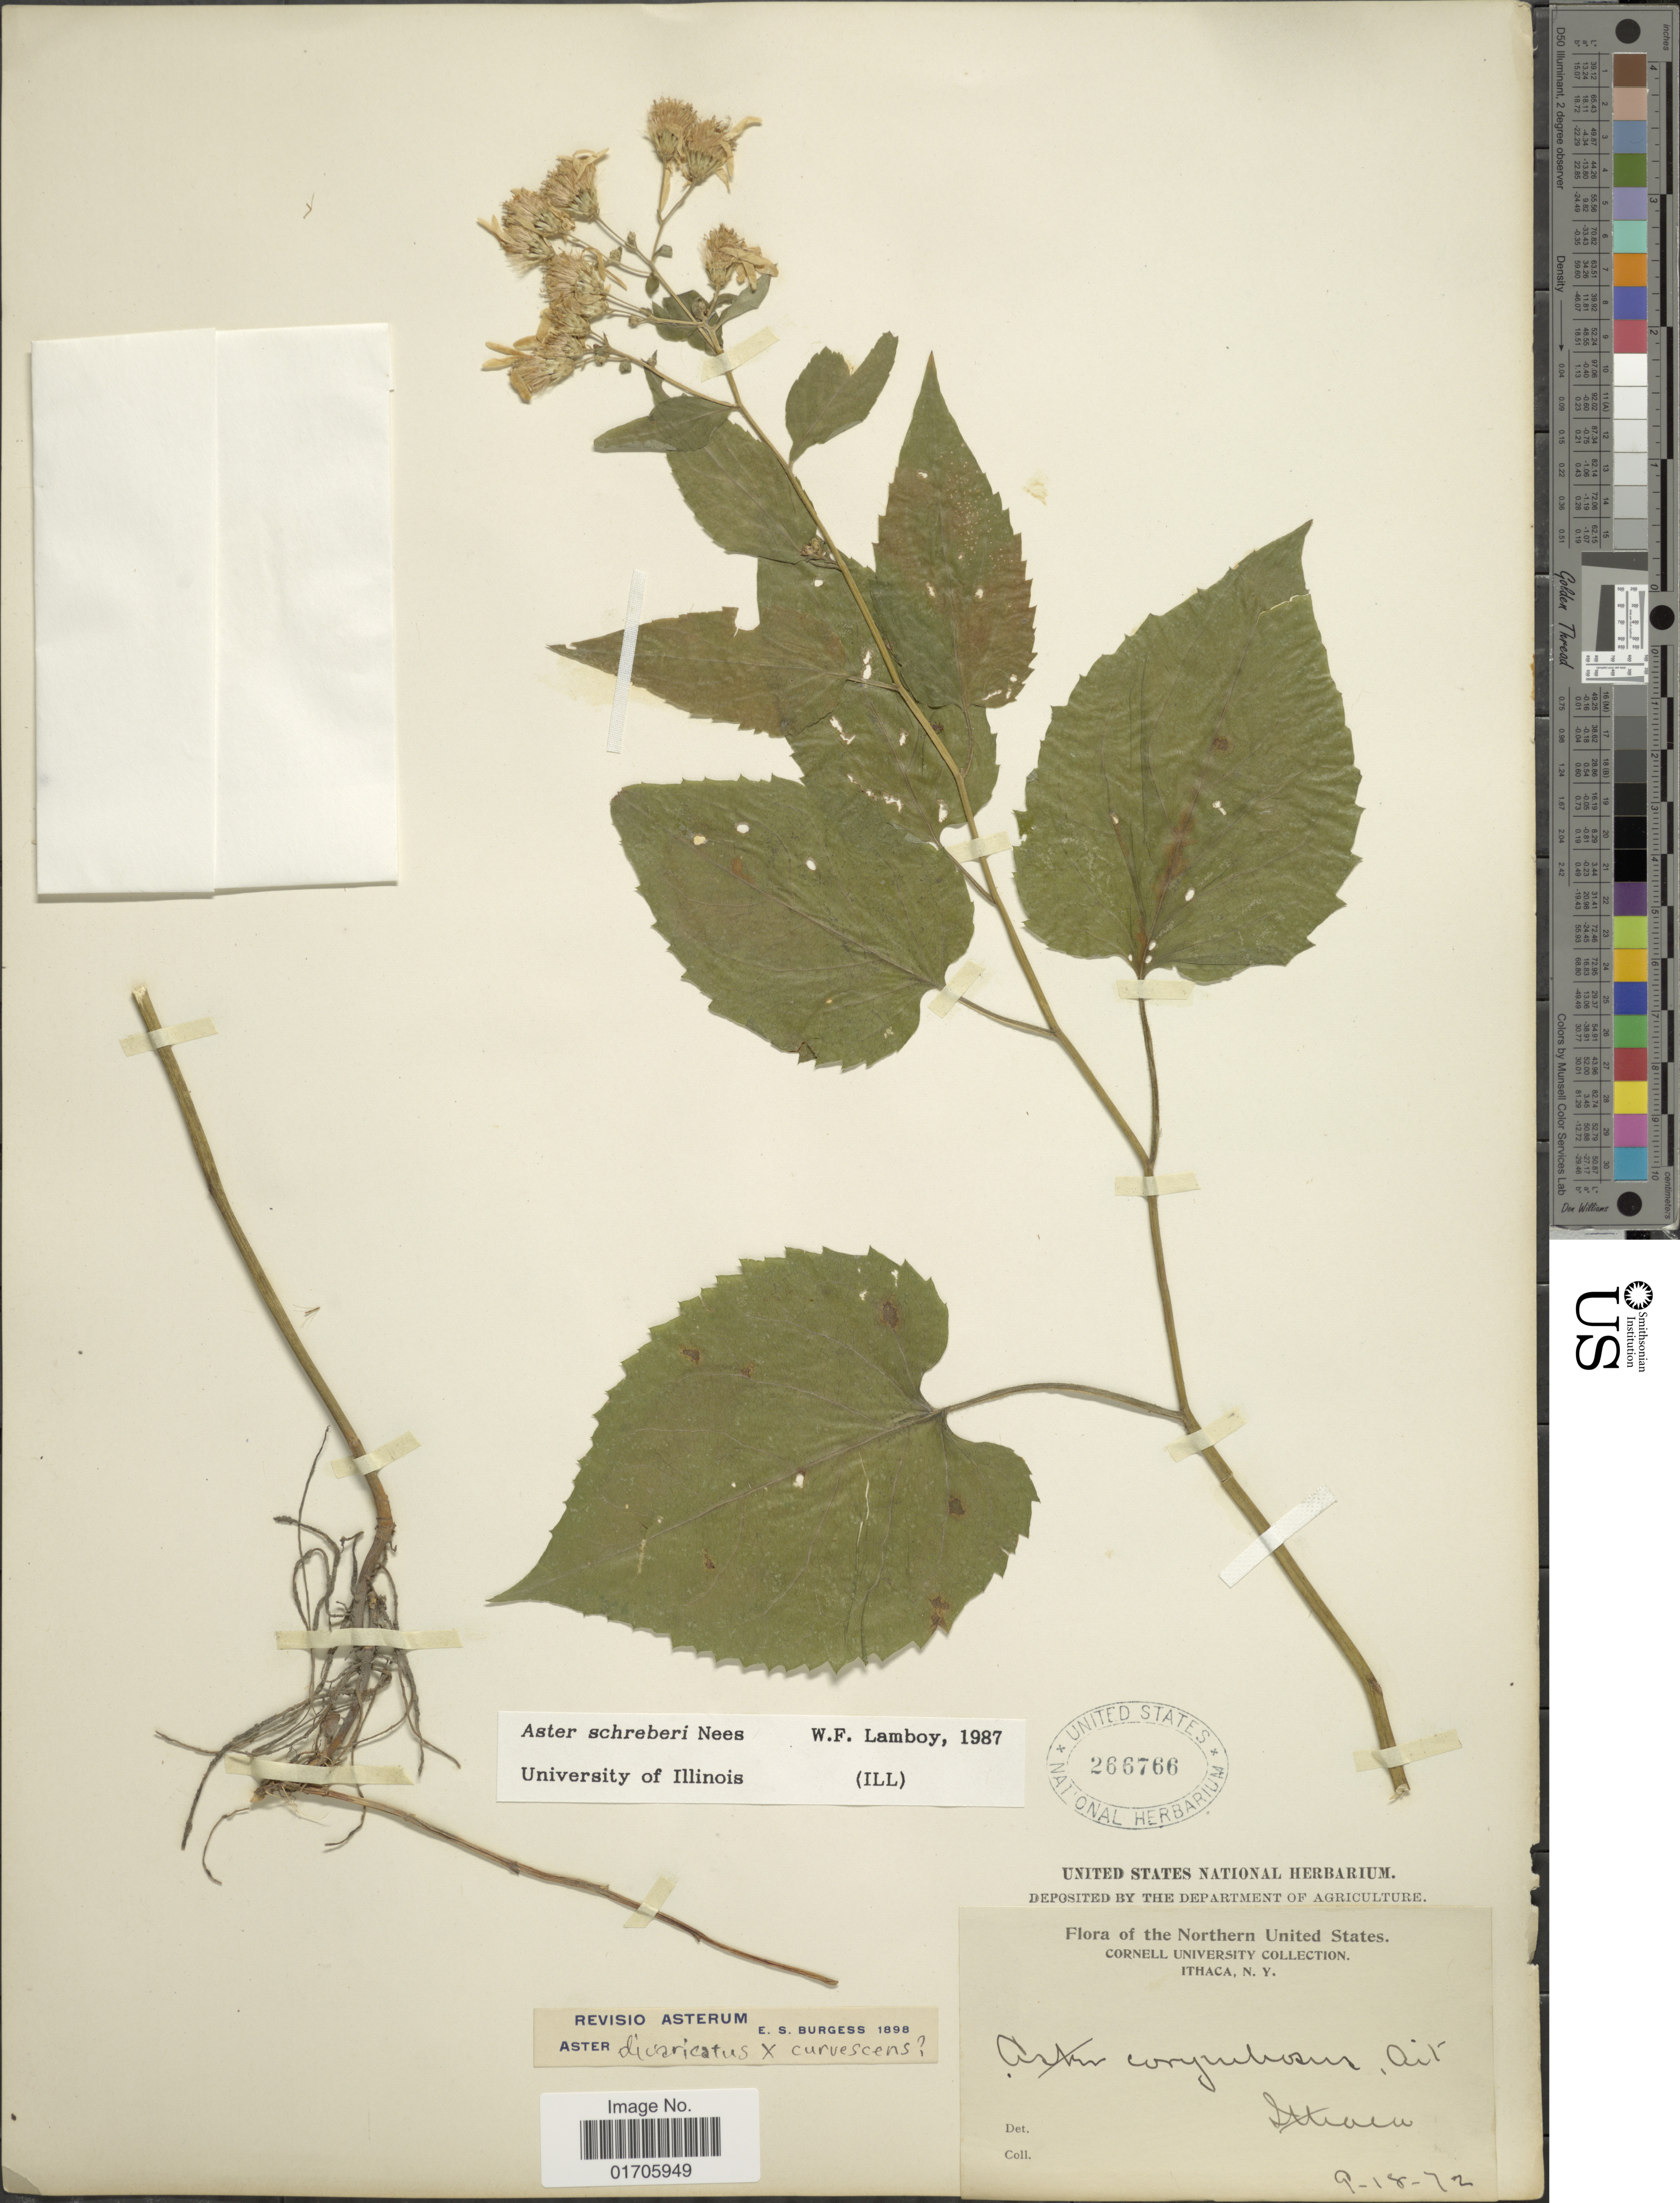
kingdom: Plantae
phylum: Tracheophyta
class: Magnoliopsida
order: Asterales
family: Asteraceae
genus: Eurybia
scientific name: Eurybia schreberi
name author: (Nees) Nees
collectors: Cornell University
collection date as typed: Transcribed d/m/y: 18/9/72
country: United States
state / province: New York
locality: Ithaca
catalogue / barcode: US 266766